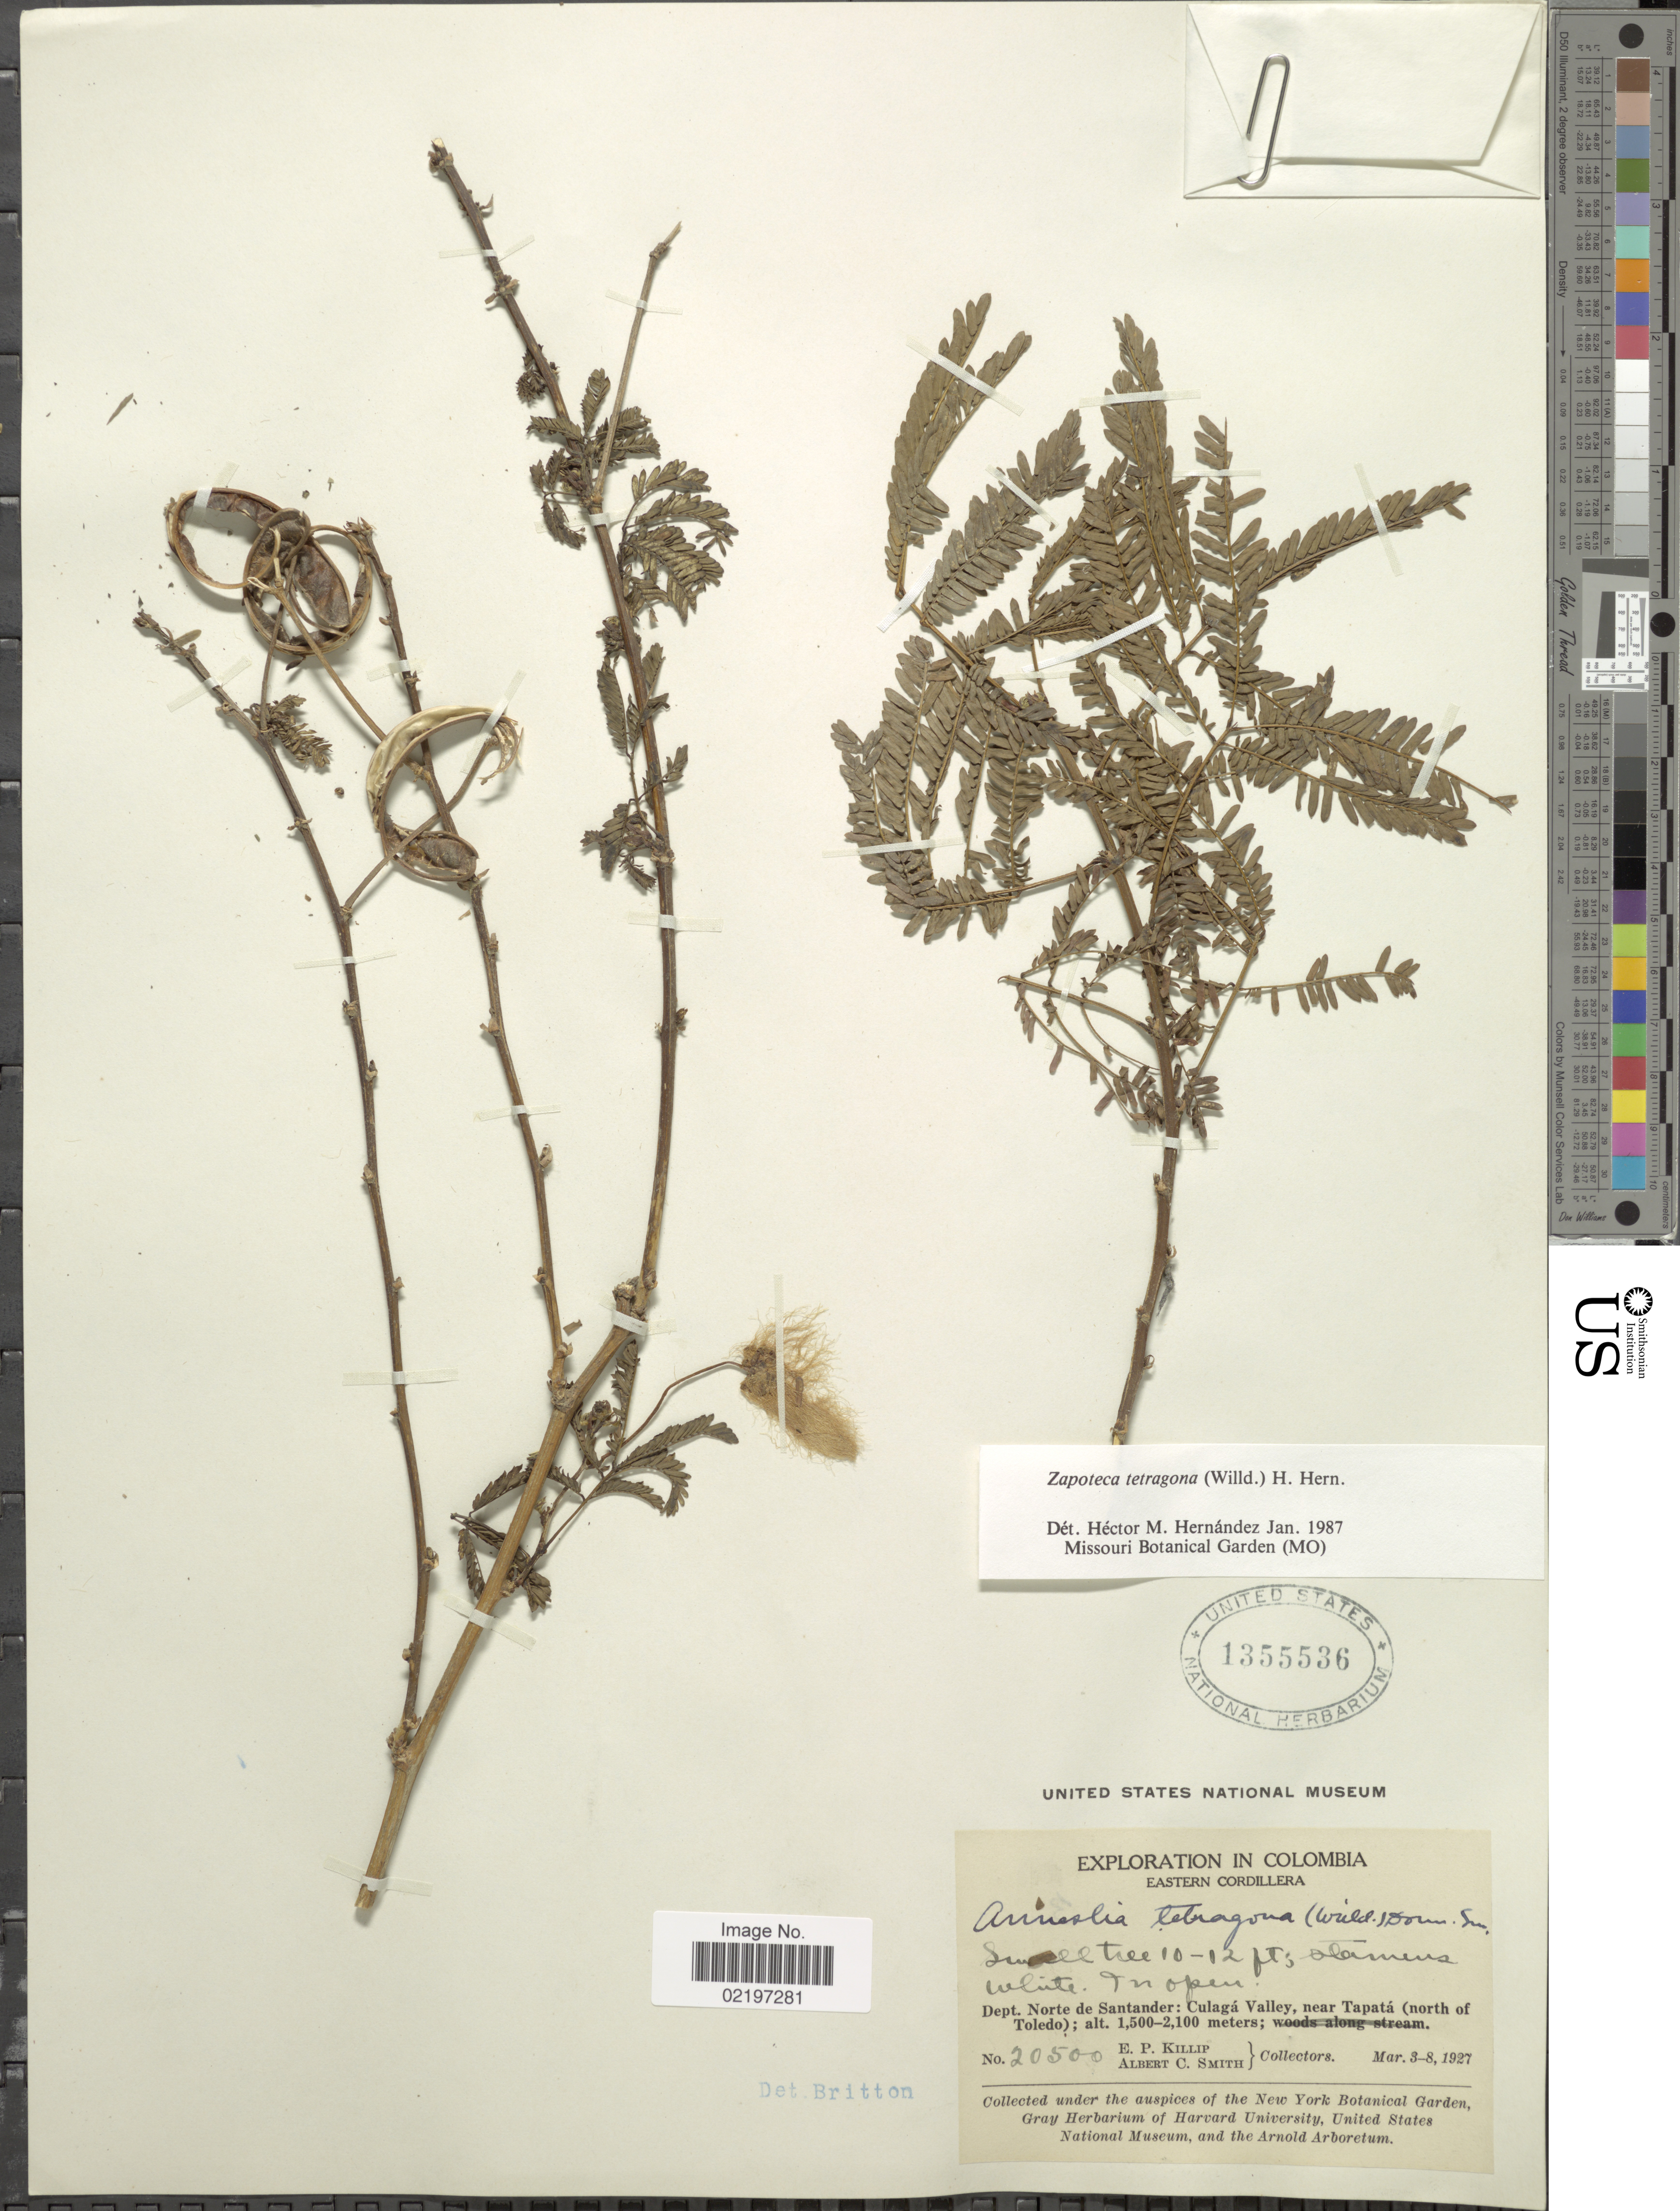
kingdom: Plantae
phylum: Tracheophyta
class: Magnoliopsida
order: Fabales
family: Fabaceae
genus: Zapoteca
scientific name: Zapoteca tetragona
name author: (Willd.) H.M. Hern.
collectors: E. P. Killip & A. C. Smith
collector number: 20500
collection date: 1927-03-03/1927-03-08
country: Colombia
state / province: Norte de Santander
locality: Eastern Cordillera, Dept. Notre de Santande: Culagra Valley, near Tapata (north of Toledo)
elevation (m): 1500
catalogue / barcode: US 1355536